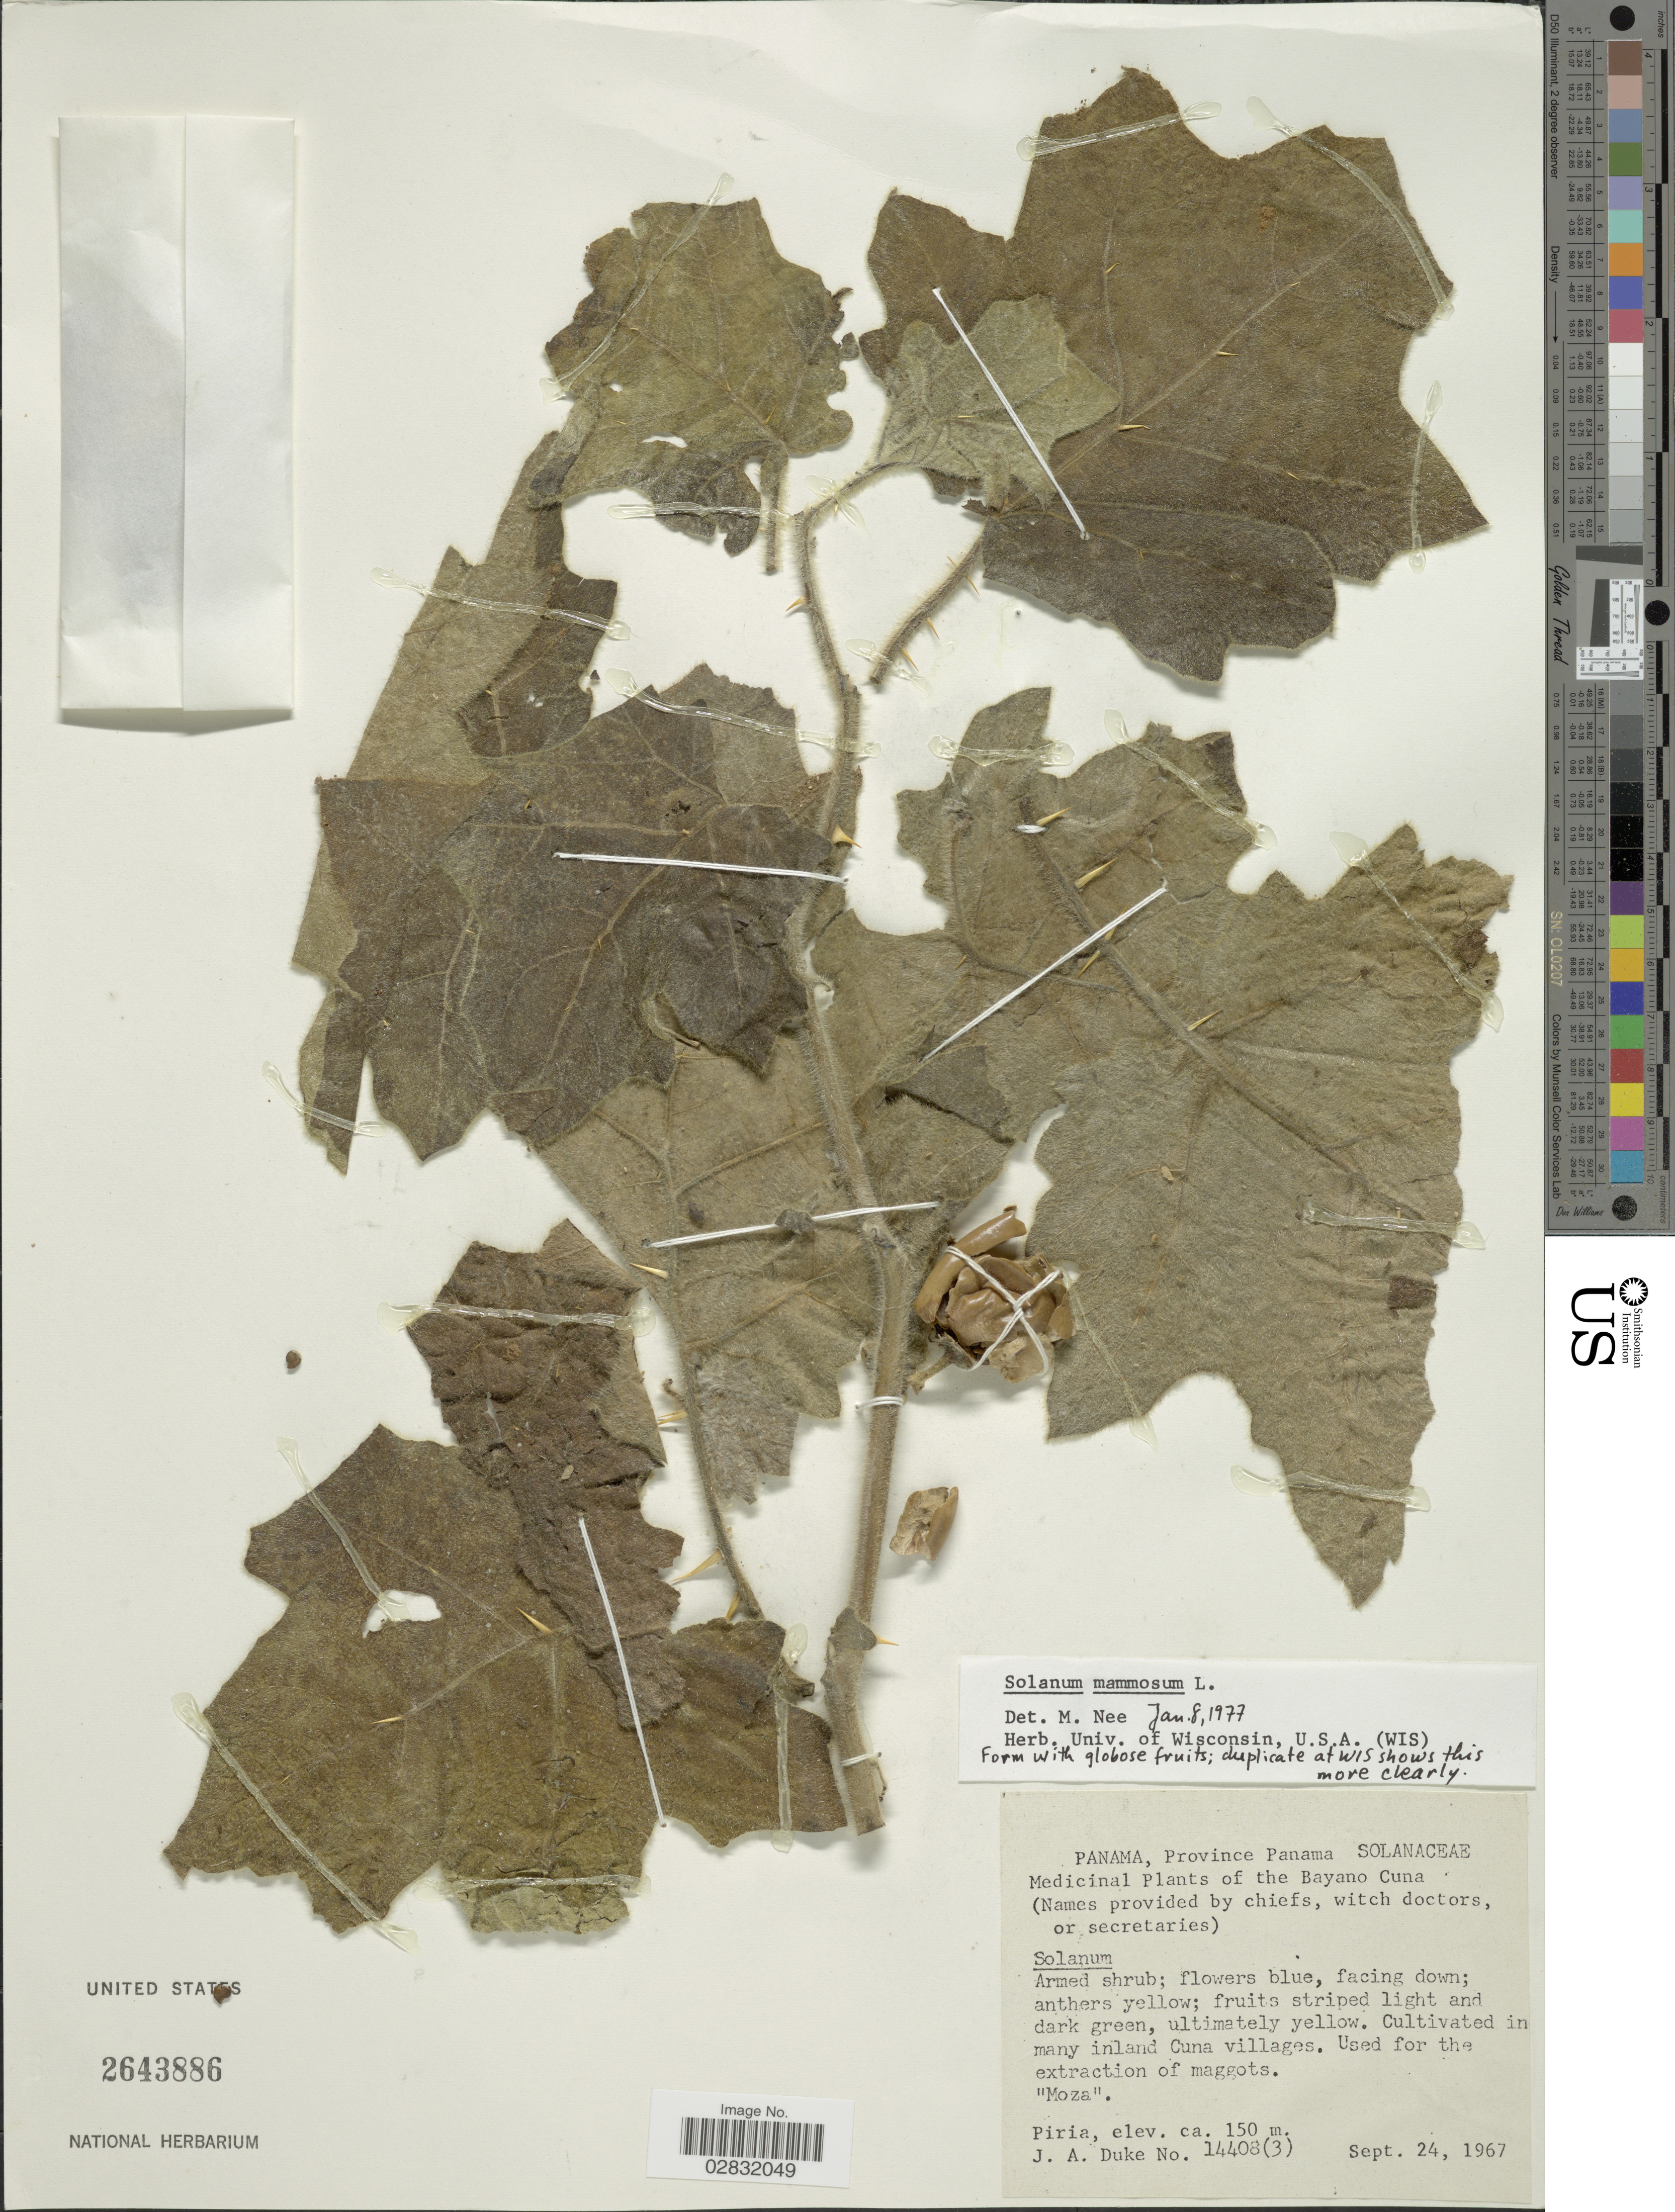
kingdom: Plantae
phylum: Tracheophyta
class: Magnoliopsida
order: Solanales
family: Solanaceae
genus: Solanum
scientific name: Solanum mammosum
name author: L.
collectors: J. A. Duke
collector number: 14408(3)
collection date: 1967-09-24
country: Panama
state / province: Panamá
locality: Province Panama, the Bayano Cuna. Piria.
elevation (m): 150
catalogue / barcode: US 2643886